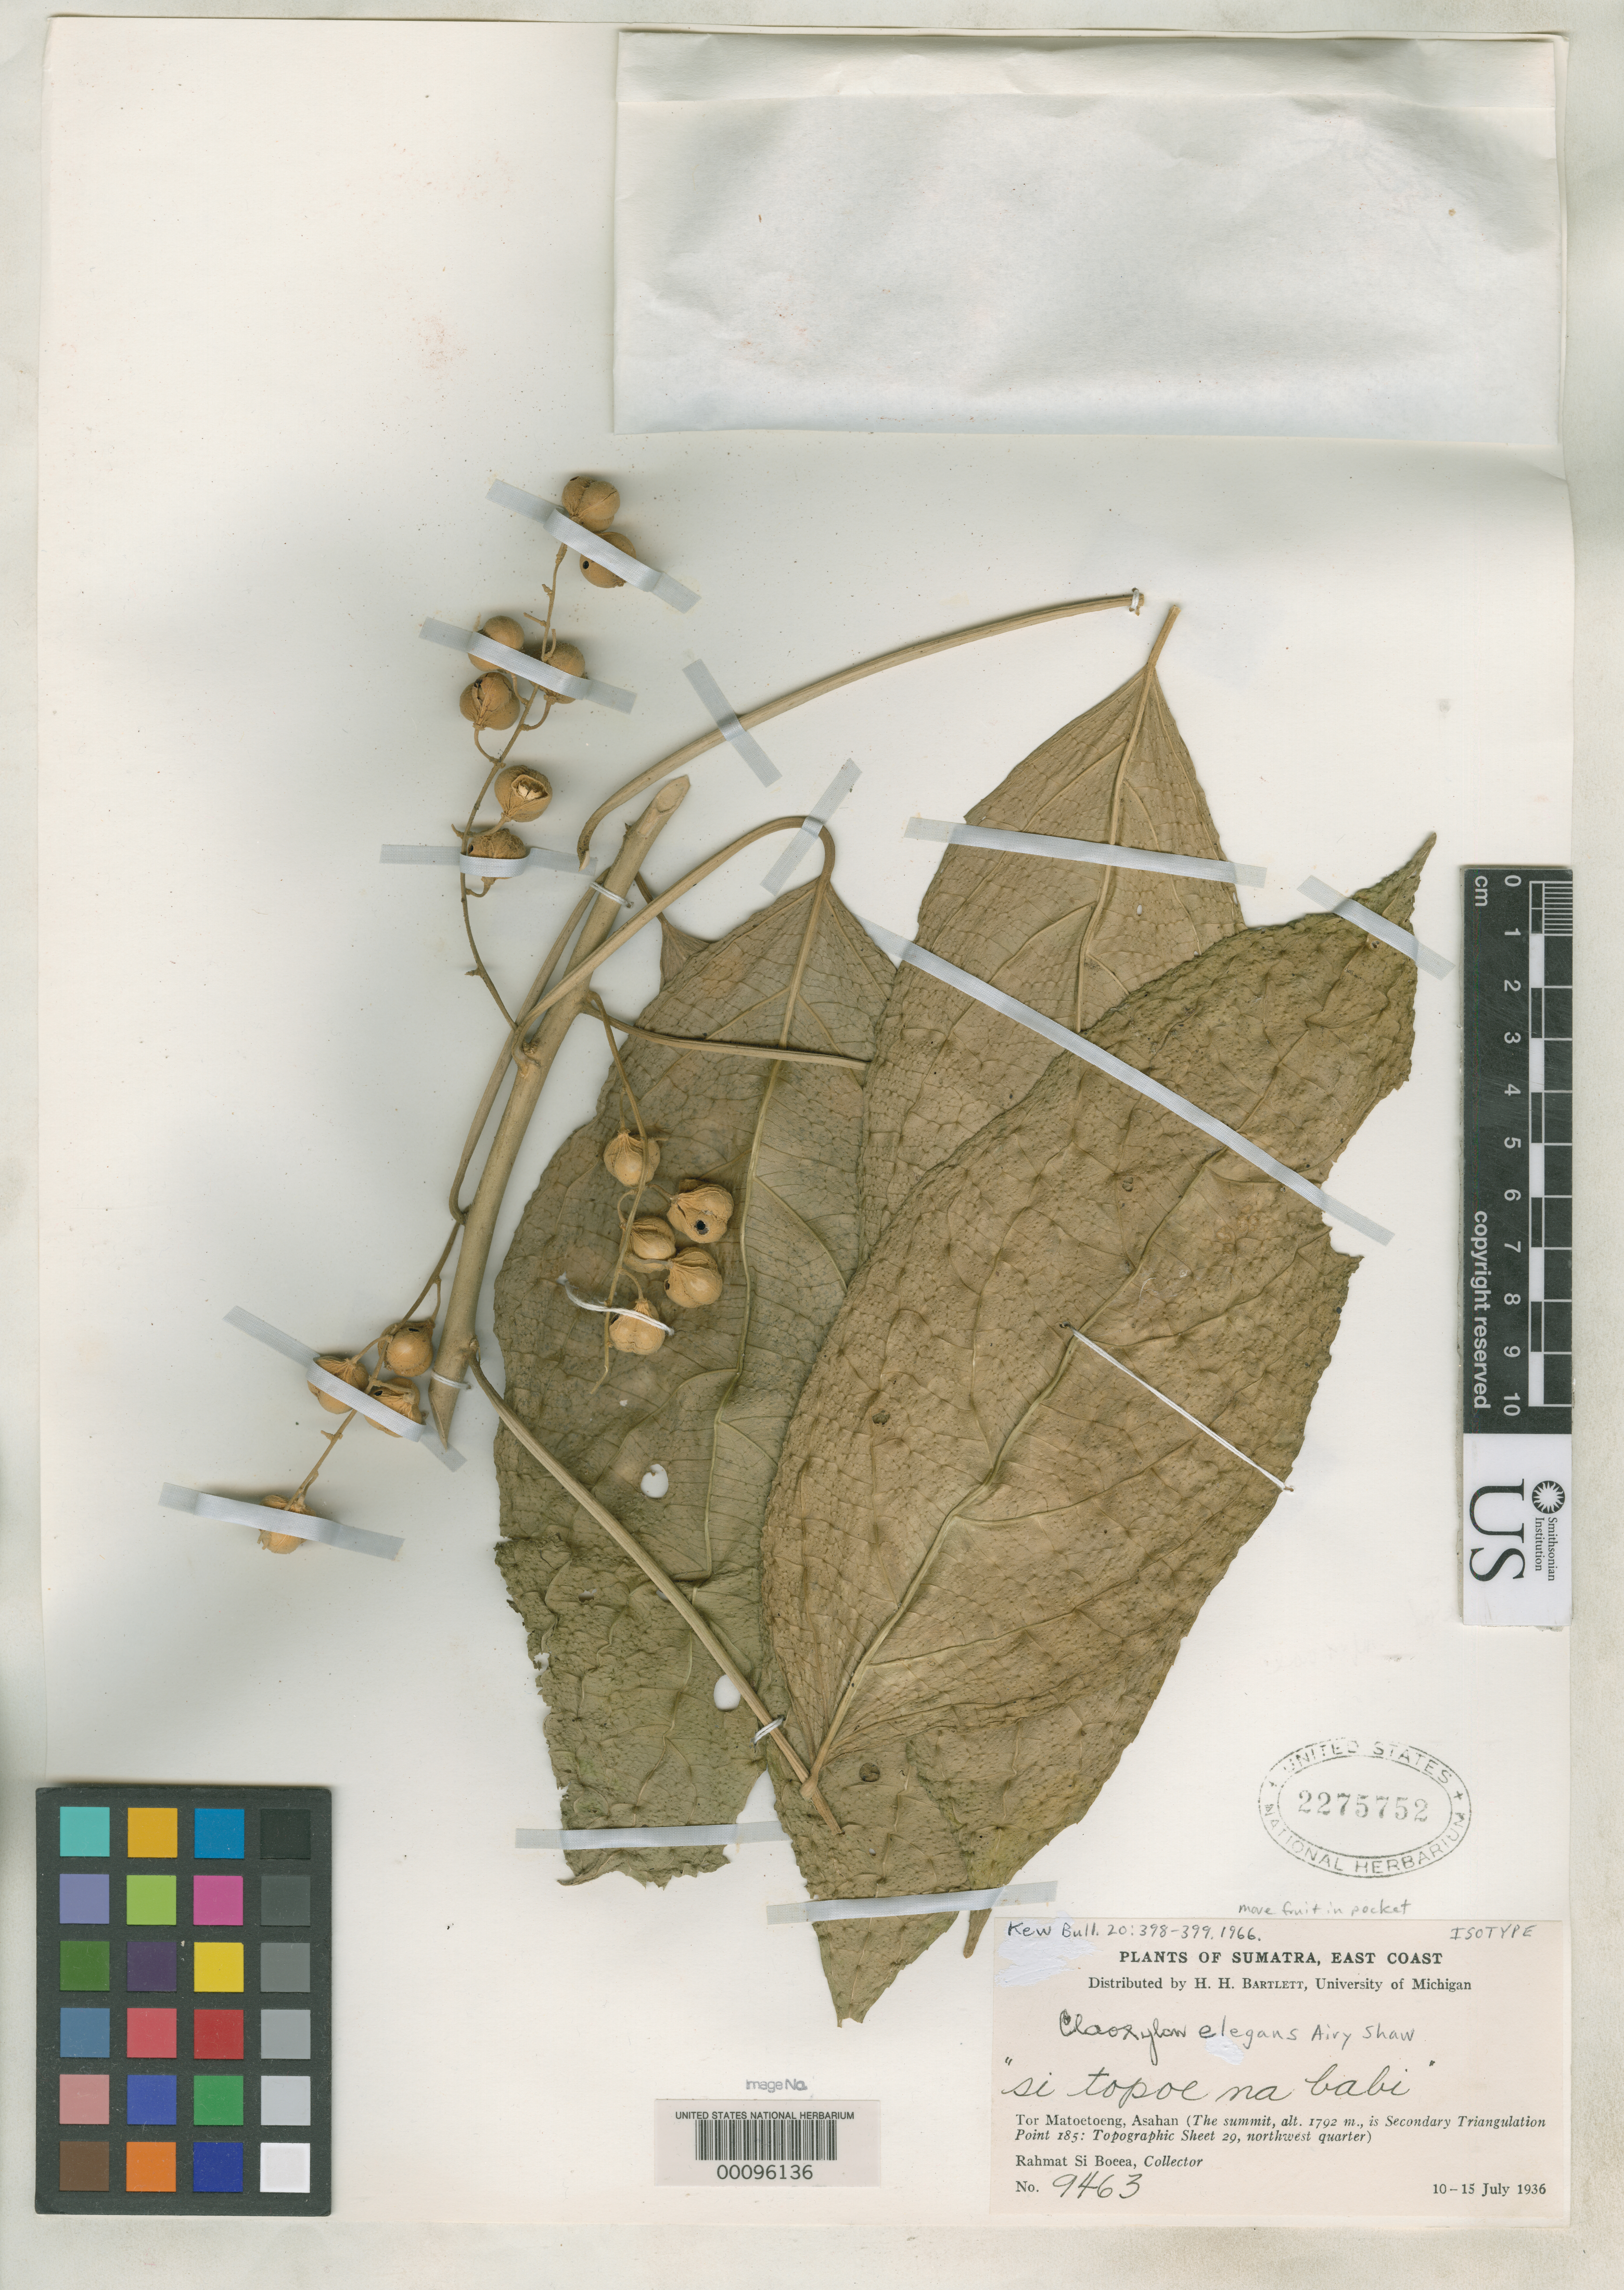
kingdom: Plantae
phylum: Tracheophyta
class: Magnoliopsida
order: Malpighiales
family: Euphorbiaceae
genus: Claoxylon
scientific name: Claoxylon elegans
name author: Airy Shaw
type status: Isotype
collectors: Rahmat Si Boeea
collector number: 9463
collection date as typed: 10 Jul 1936 to 15 Jul 1936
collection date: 1936-07-10/1936-07-15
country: Indonesia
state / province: Sumatra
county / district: Sumatera Utara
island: Sumatra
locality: Tor Matoetoeng, Asahan.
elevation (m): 1792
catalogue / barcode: US 2275752